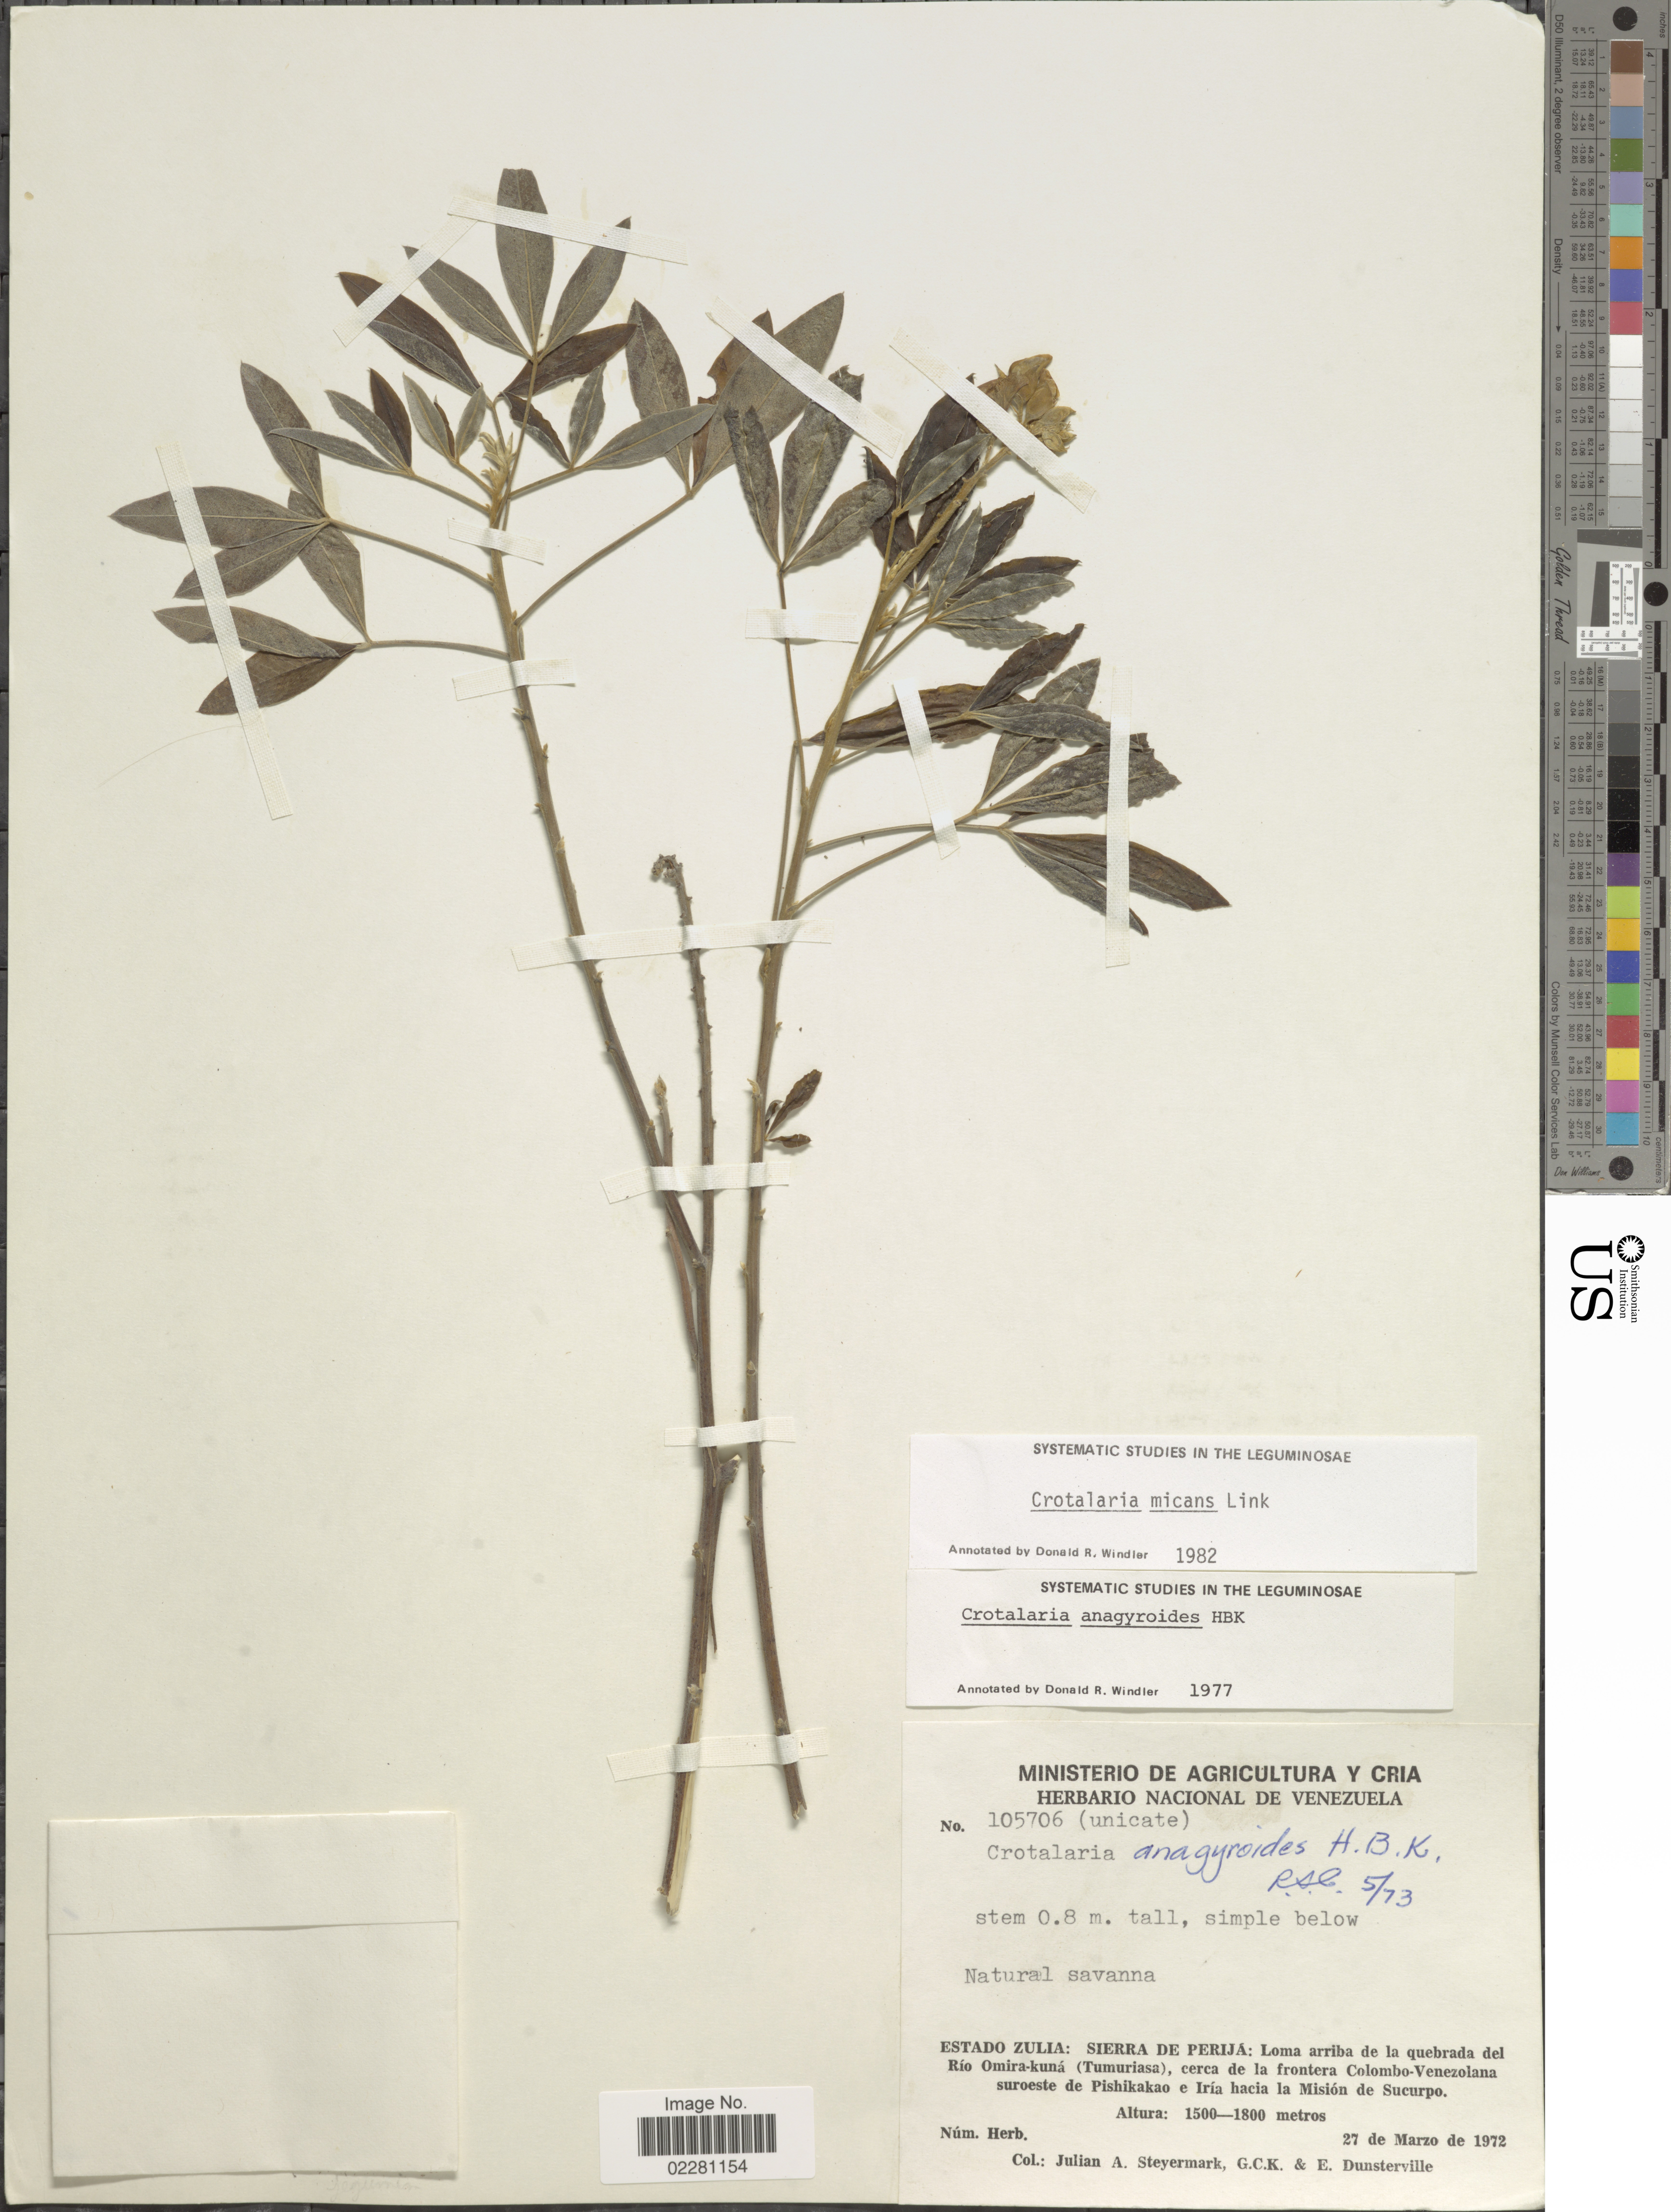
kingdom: Plantae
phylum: Tracheophyta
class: Magnoliopsida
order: Fabales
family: Fabaceae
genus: Crotalaria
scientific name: Crotalaria micans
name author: Link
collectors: J. Steyermark, G. C. K. Dunsterville & E. Dunsterville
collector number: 105706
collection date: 1972-03-27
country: Venezuela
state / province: Zulia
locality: Sierra de Perija, loma arriba de la quebrada del Rio Omira-kuna (Tumuriasa), cerca de la frontera Colombo-Venezolana suroeste de Pishikakao e Iria hacia la Mision de Sucurpo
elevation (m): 1500